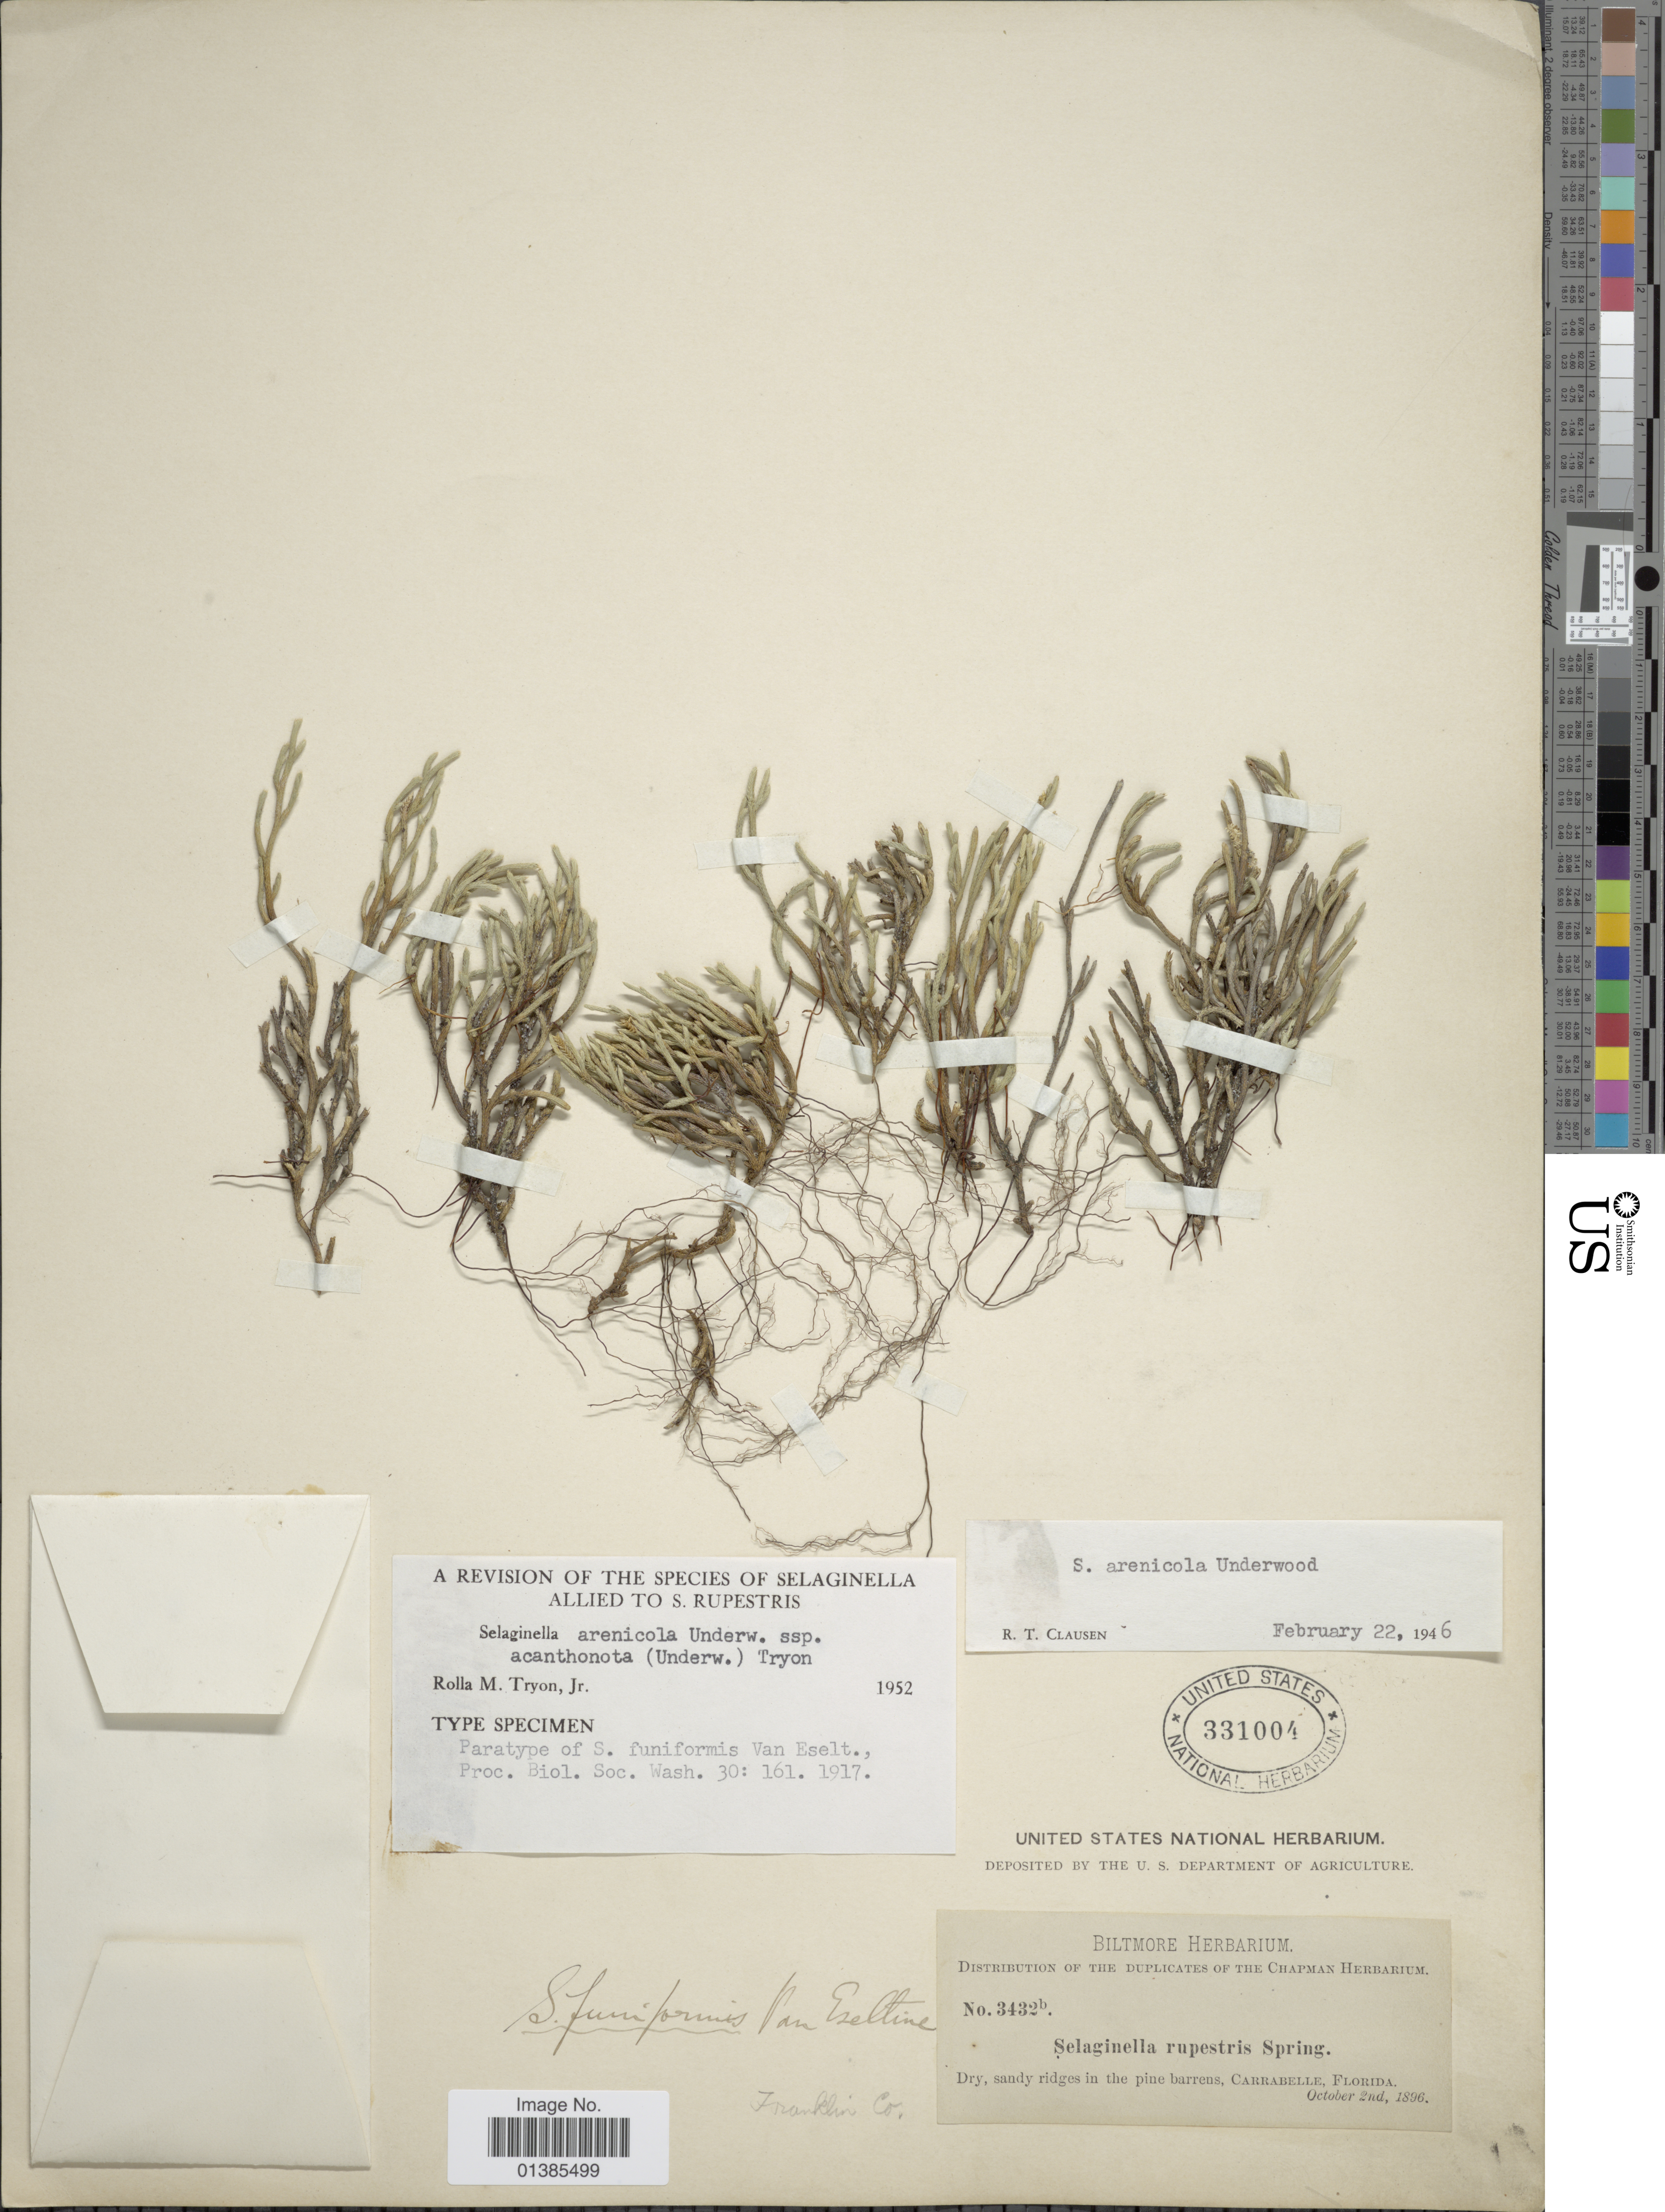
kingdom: Plantae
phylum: Tracheophyta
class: Lycopodiopsida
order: Selaginellales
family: Selaginellaceae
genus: Selaginella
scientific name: Selaginella arenicola subsp. acanthonota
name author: (Underw.) R.M. Tryon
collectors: ex herb. Biltmore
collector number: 3432b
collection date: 1896-10-02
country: United States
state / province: Florida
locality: Dry, sandy ridges in the pine barrens, Carrabelle.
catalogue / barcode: US 331004